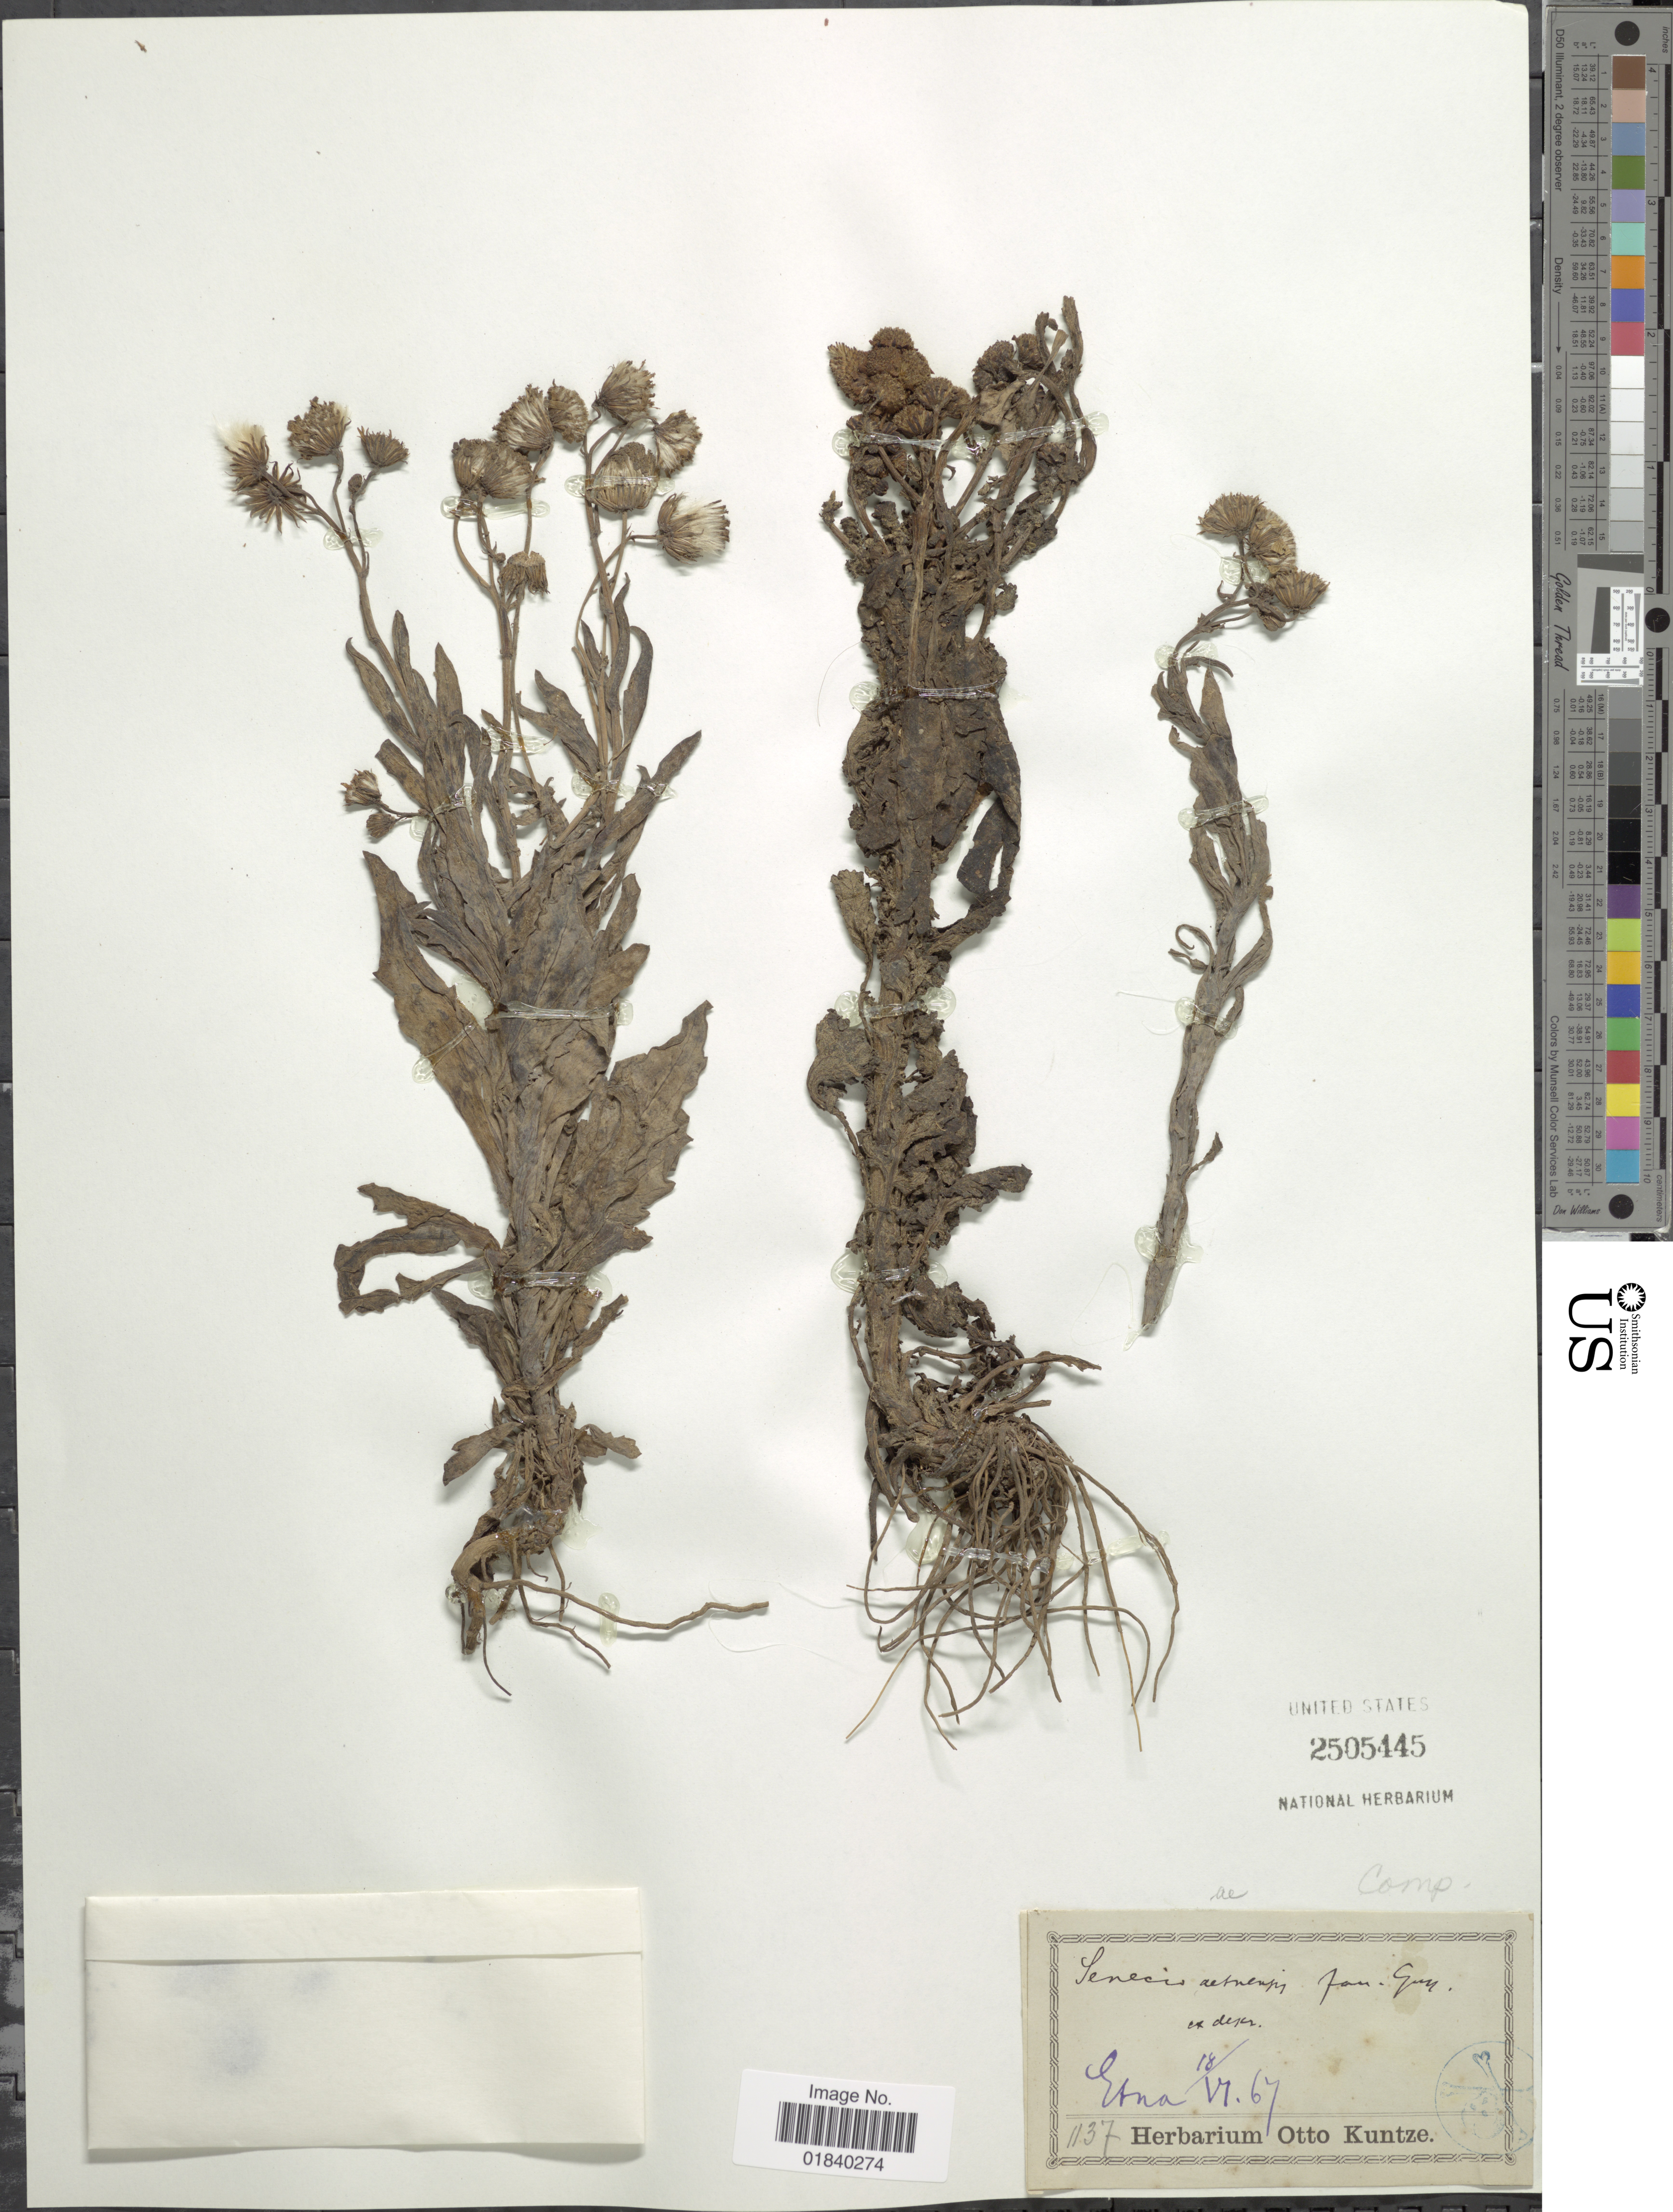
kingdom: Plantae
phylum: Tracheophyta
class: Magnoliopsida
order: Asterales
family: Asteraceae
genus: Senecio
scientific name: Senecio squalidus subsp. aethnensis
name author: (DC.) Greuter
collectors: ex Herb. O. Kuntze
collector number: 1137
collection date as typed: Transcribed d/m/y: 18/6/67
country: Italy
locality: Etna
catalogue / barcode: US 2505445